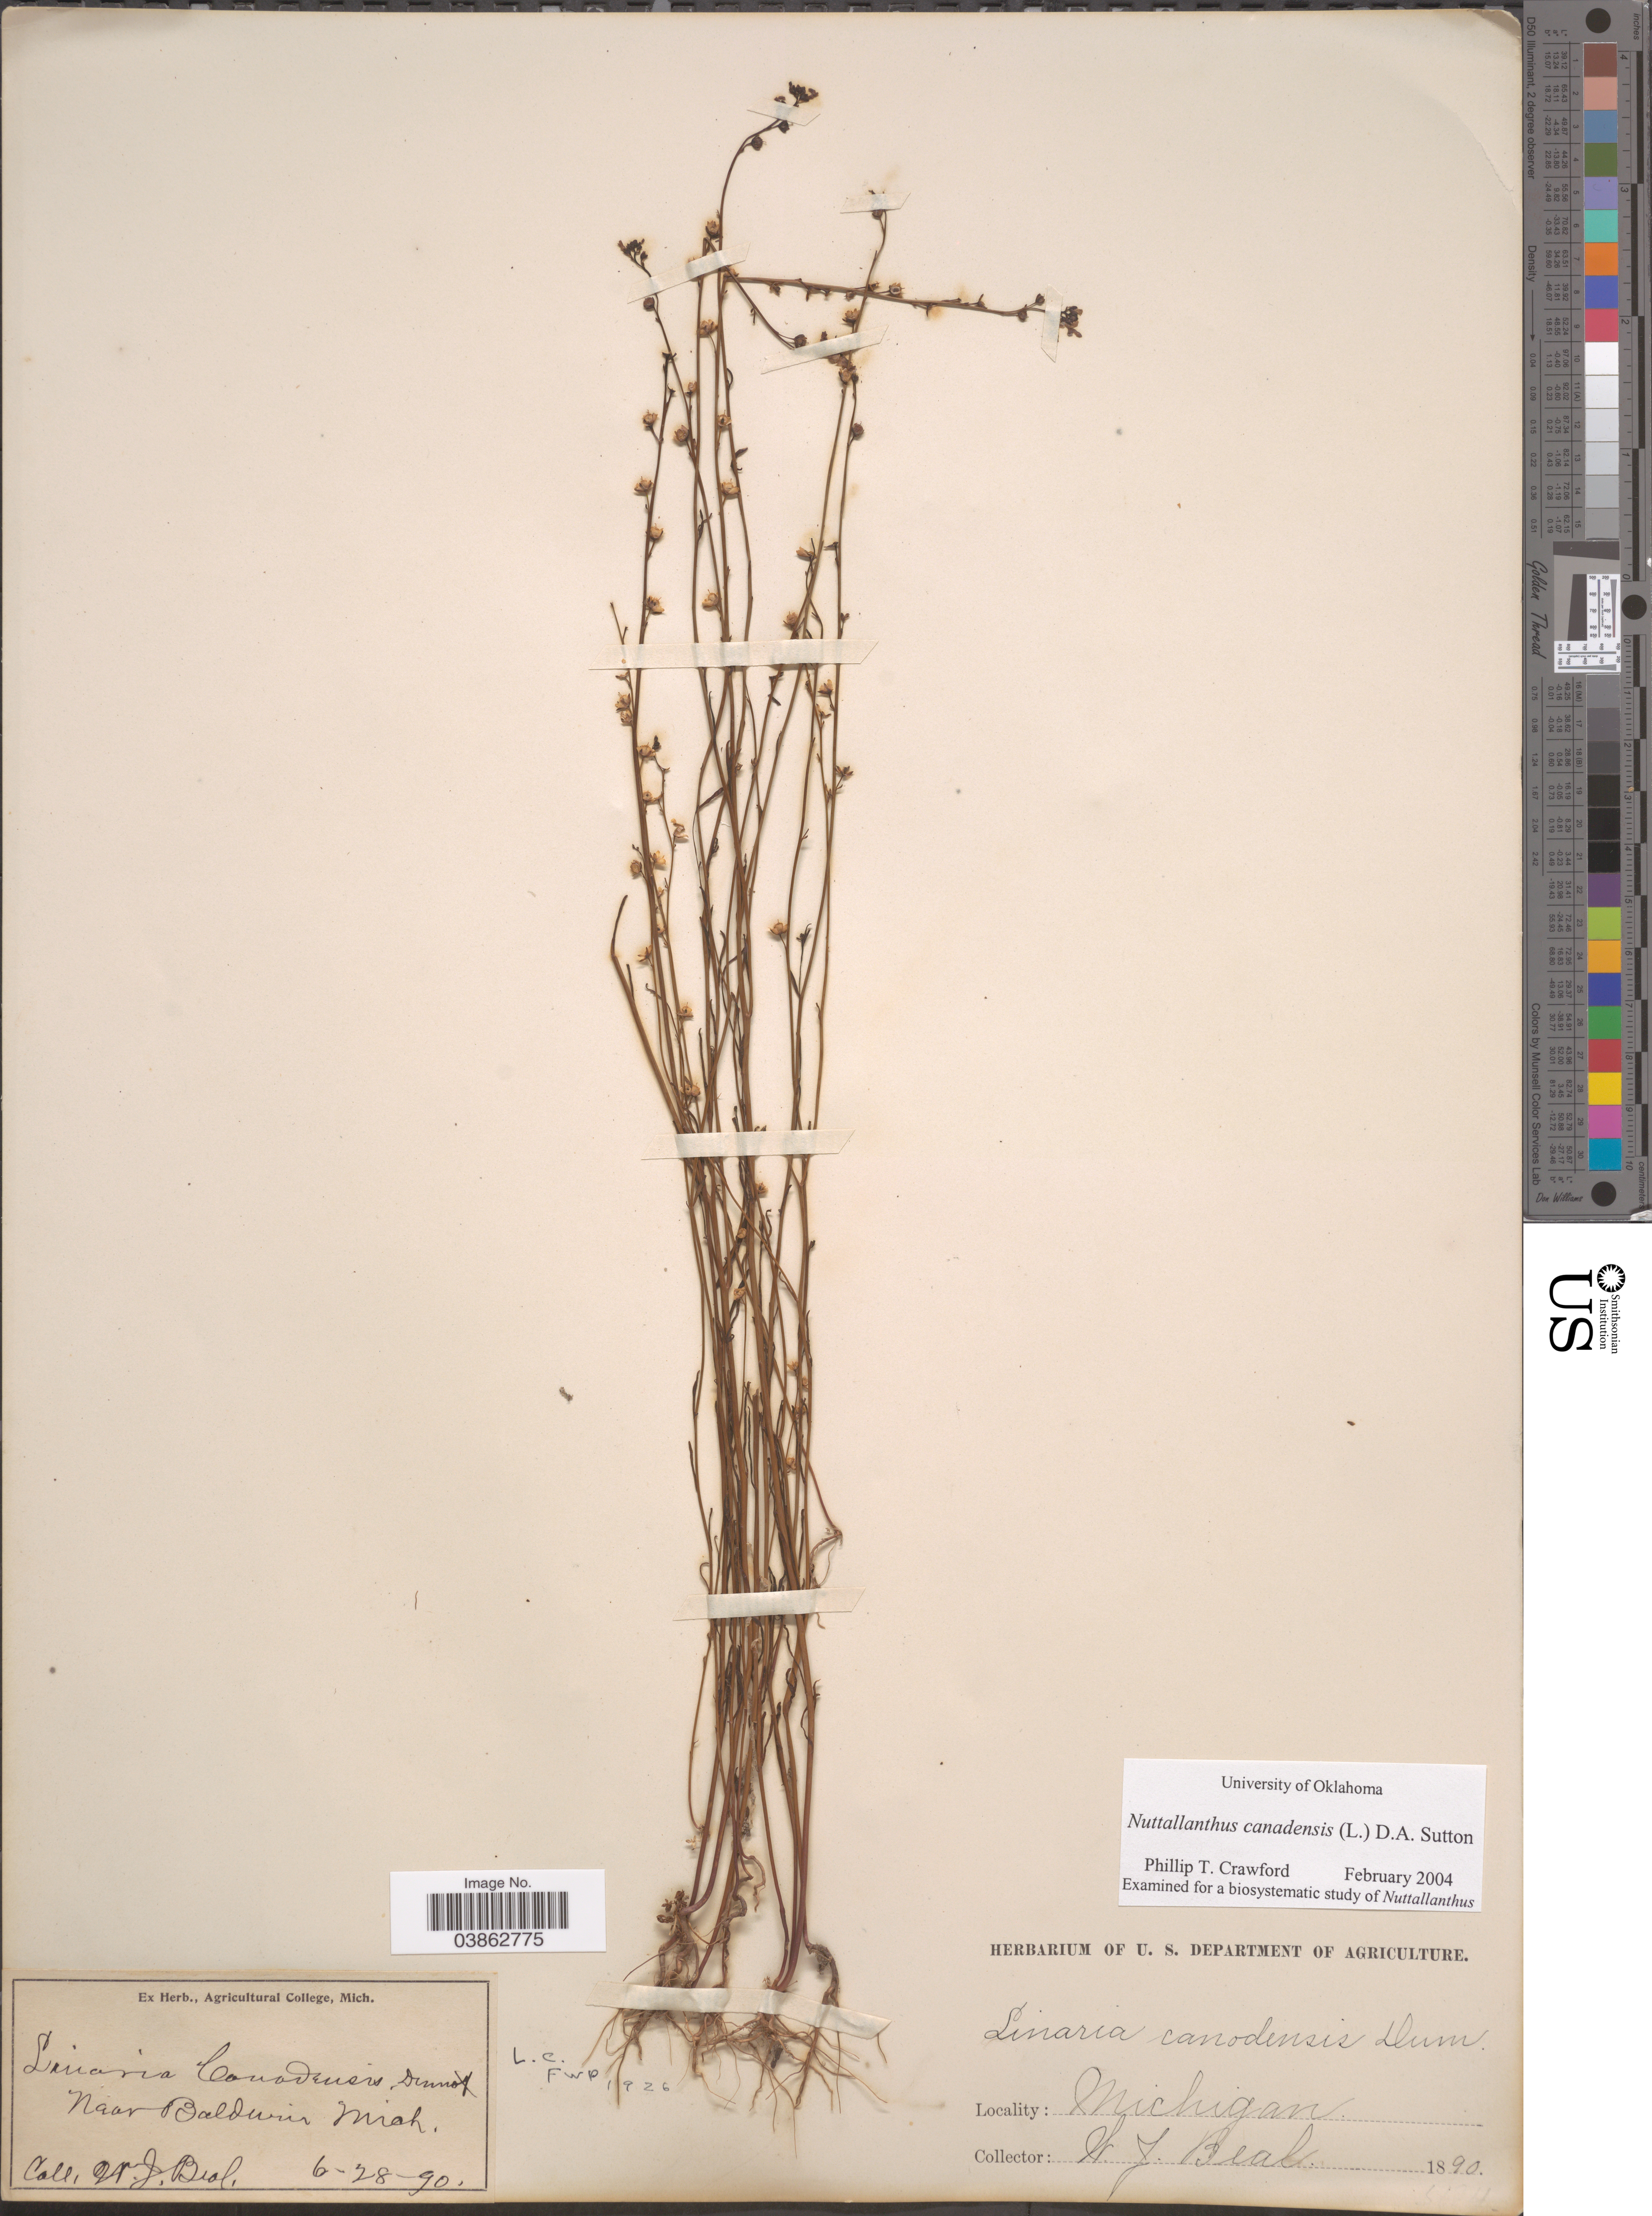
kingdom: Plantae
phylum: Tracheophyta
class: Magnoliopsida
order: Lamiales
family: Plantaginaceae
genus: Linaria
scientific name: Linaria canadensis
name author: (L.) Dum. Cours.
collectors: W. J. Beal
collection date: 1890-06-28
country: United States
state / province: Michigan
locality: Near Baldwin.